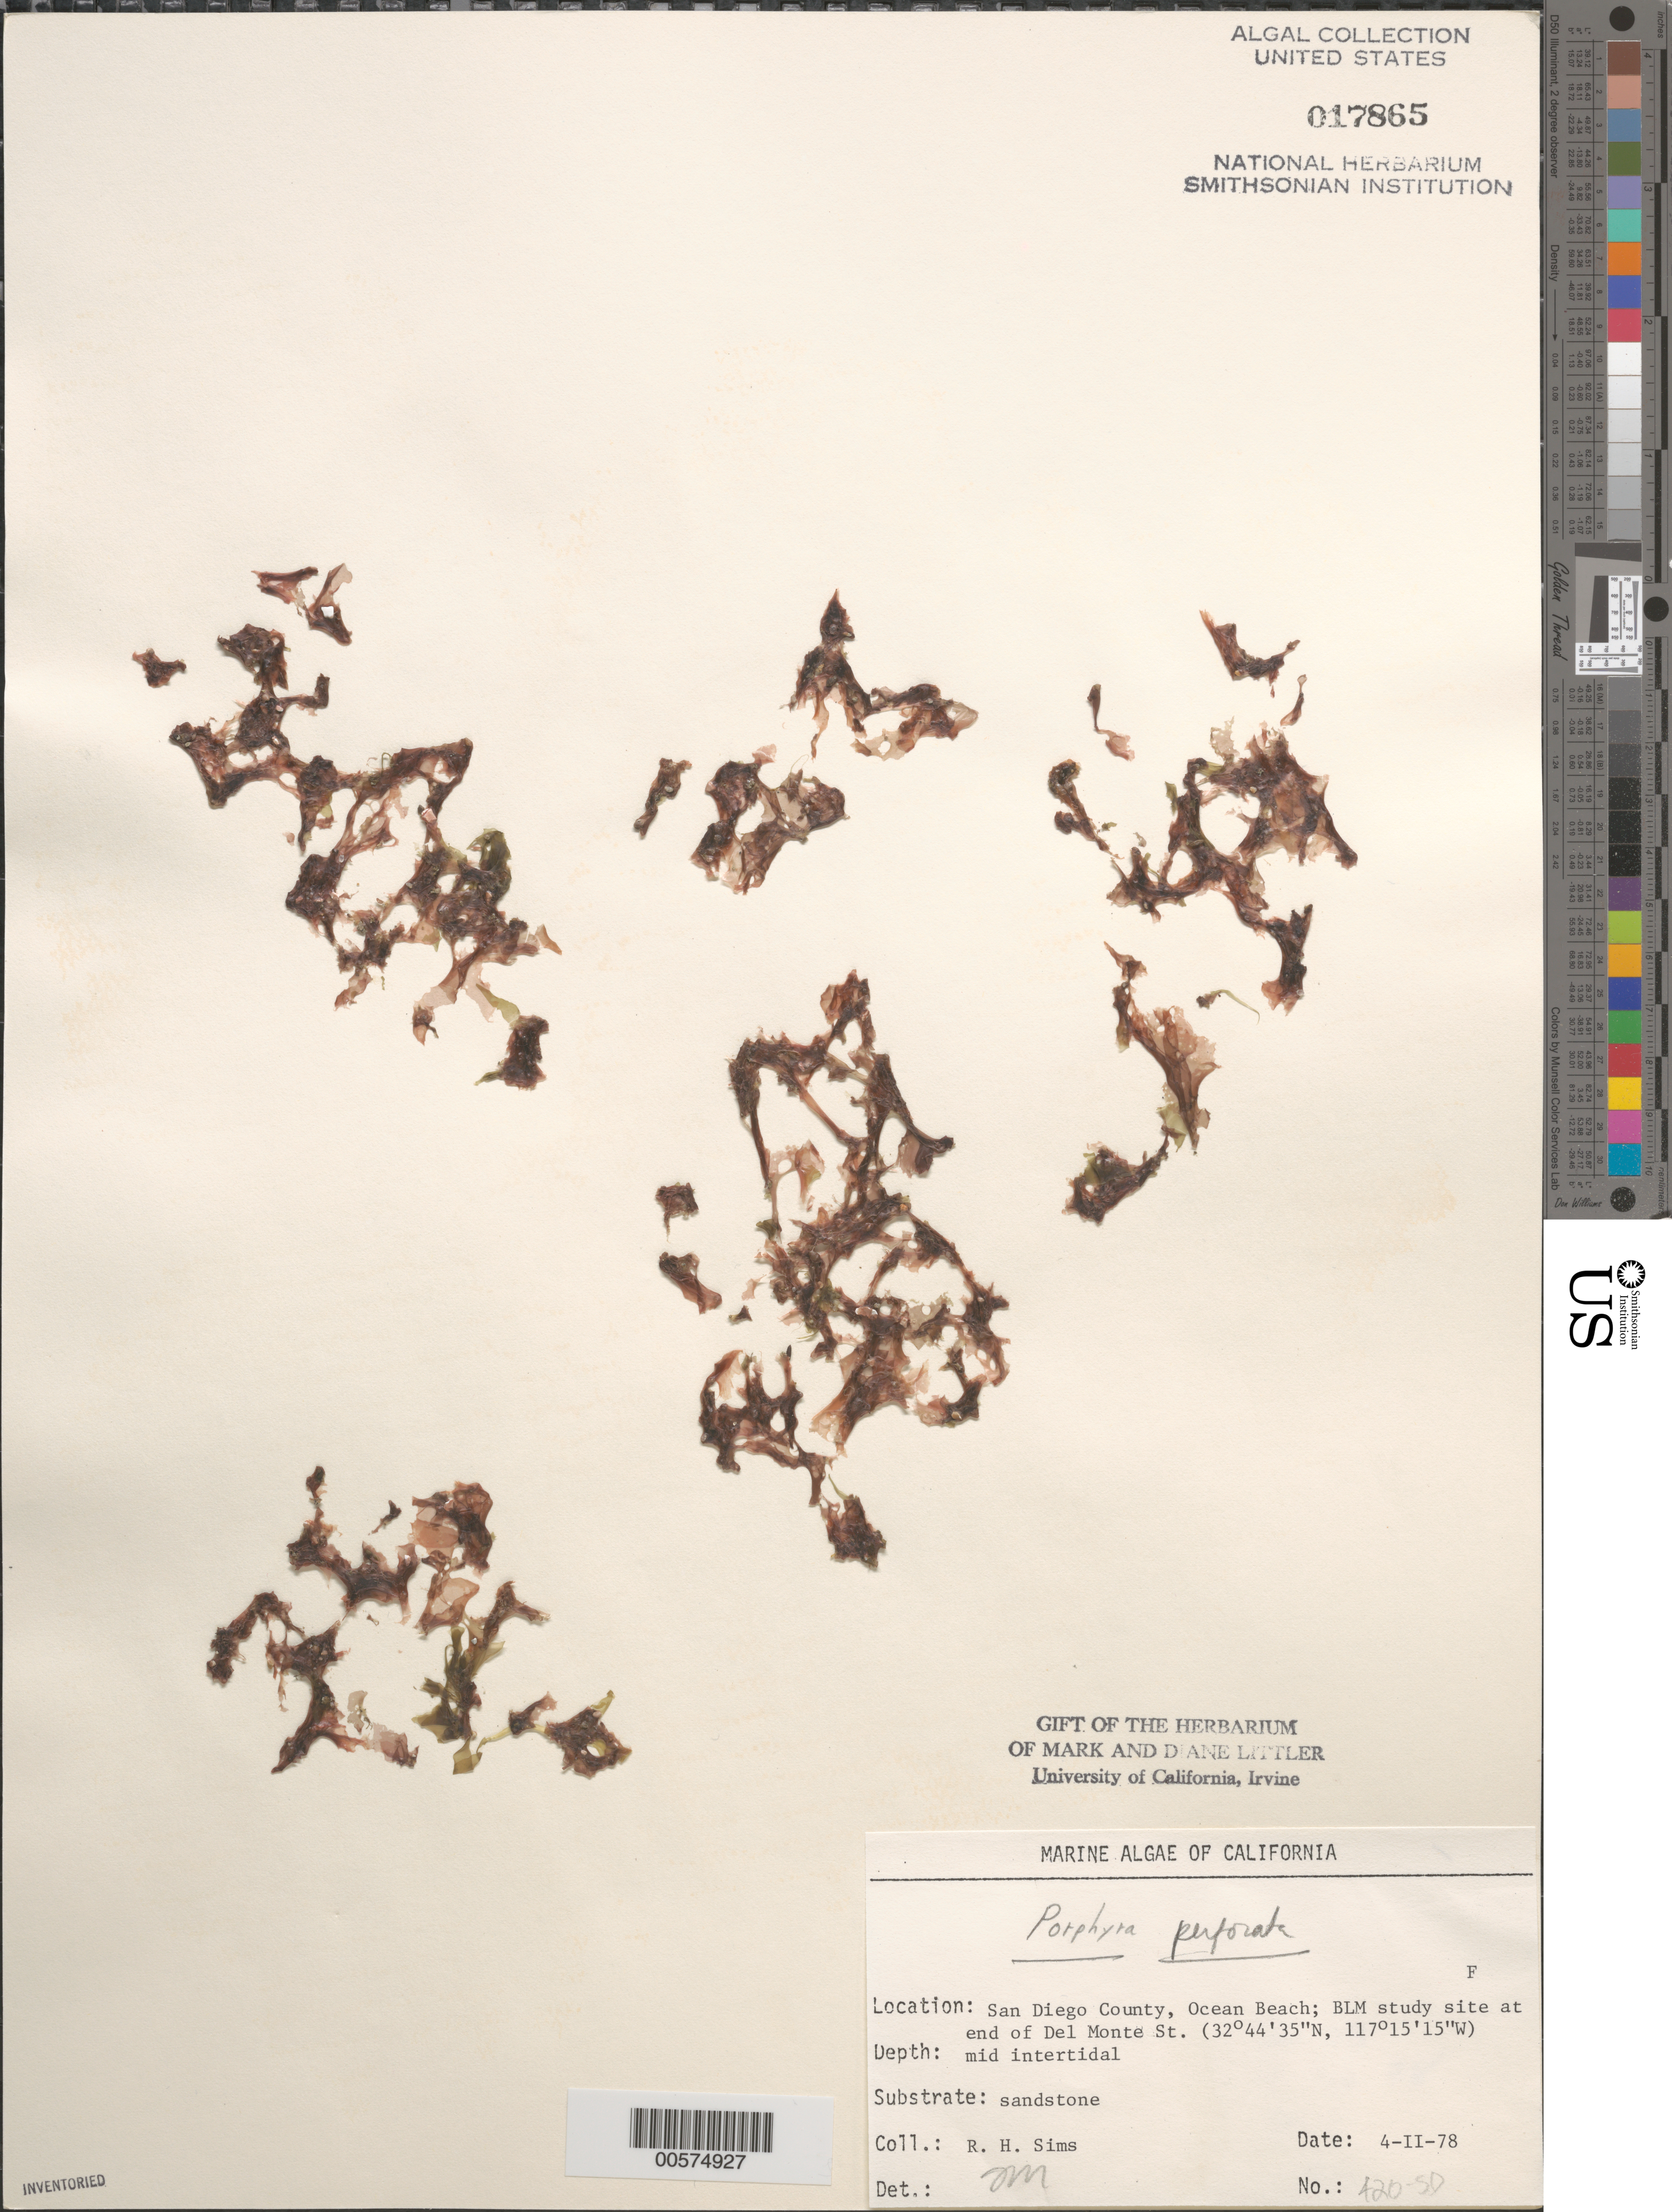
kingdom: Plantae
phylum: Rhodophyta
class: Bangiophyceae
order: Bangiales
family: Bangiaceae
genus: Pyropia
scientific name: Pyropia perforata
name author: (J. Agardh) S.C. Lindstrom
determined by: Algae name updating Project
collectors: R. H. Sims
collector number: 420-sd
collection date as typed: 04 Feb 1978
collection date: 1978-02-04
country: United States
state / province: California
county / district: San Diego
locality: Ocean Beach, end of Del Monte Street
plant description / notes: BLM-SOCALBIGHT Rocky Intertidal Survey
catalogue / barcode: US 17865